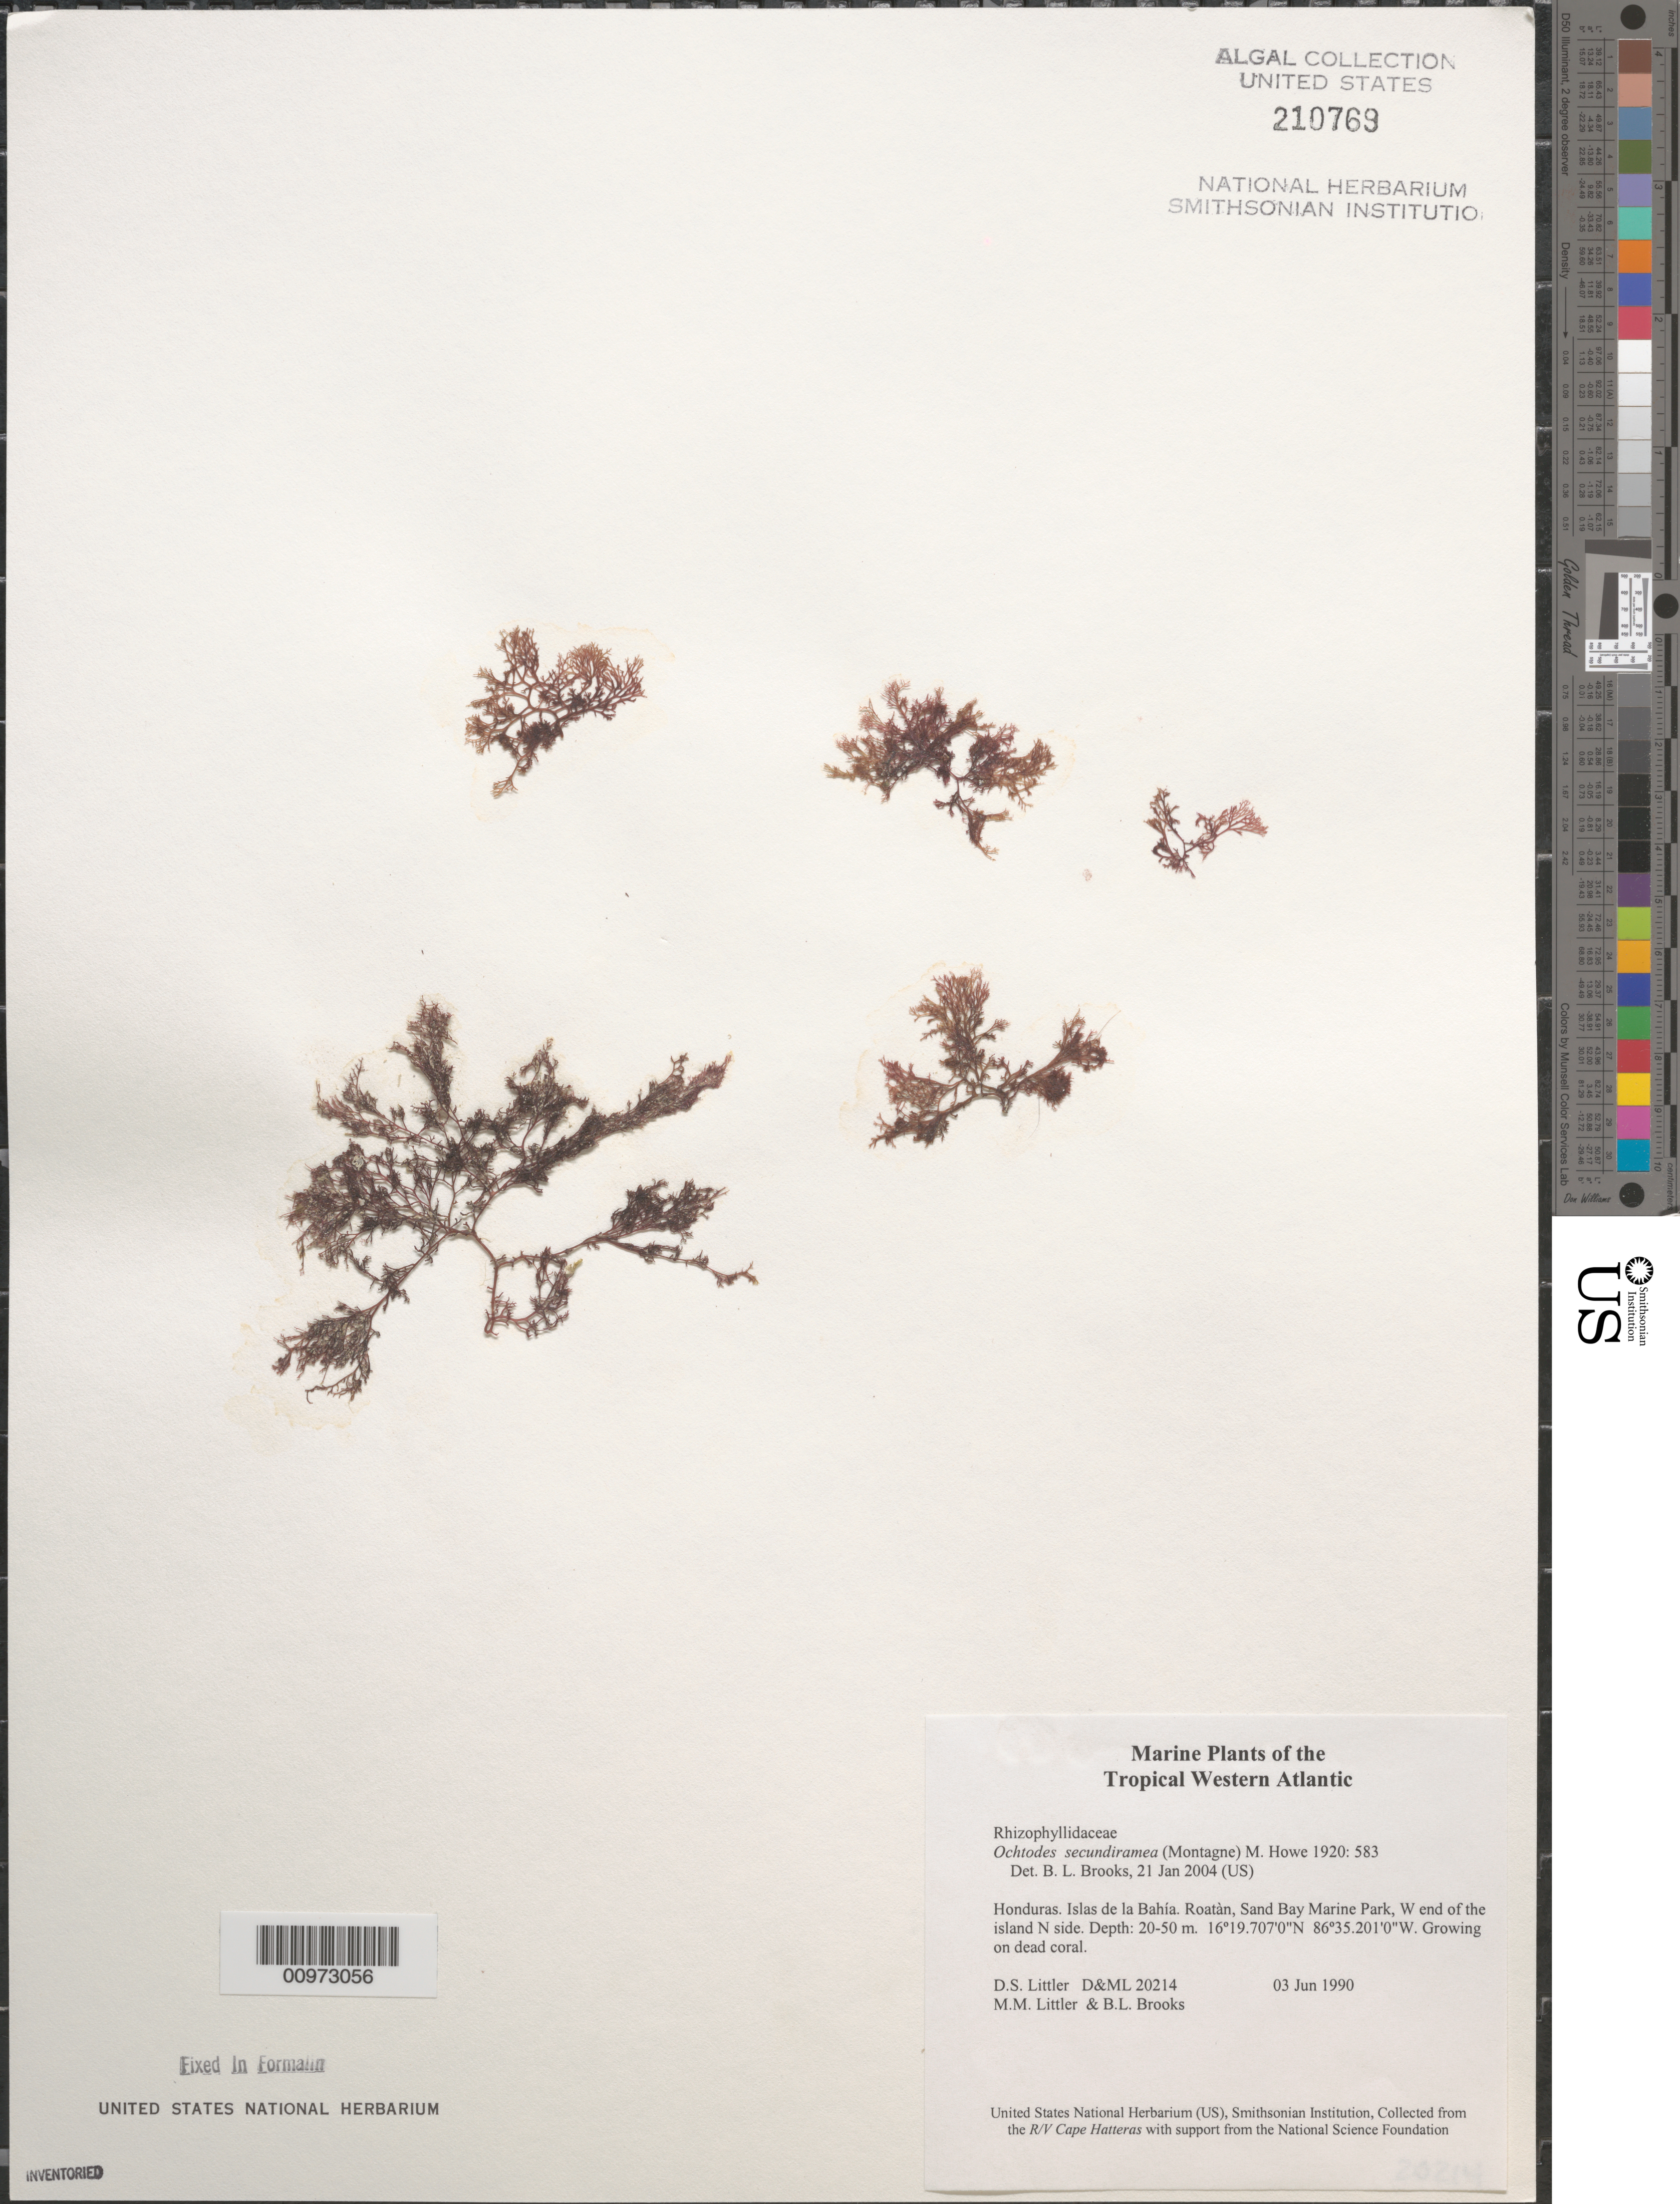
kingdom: Plantae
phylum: Rhodophyta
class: Florideophyceae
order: Gigartinales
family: Rhizophyllidaceae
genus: Ochtodes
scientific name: Ochtodes secundiramea, ined.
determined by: Brooks, B. L., (BOT), Smithsonian Institution - National Museum of Natural History (UNITED STATES)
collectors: D. S. Littler, M. M. Littler & B. Brooks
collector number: D&ML 20214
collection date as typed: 03 Jun 1990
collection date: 1990-06-03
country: Honduras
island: Roatan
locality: Sand Bay Marine Park, north side of west end of island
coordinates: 16 19.707"N, 86 35.201'W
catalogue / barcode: US 210769